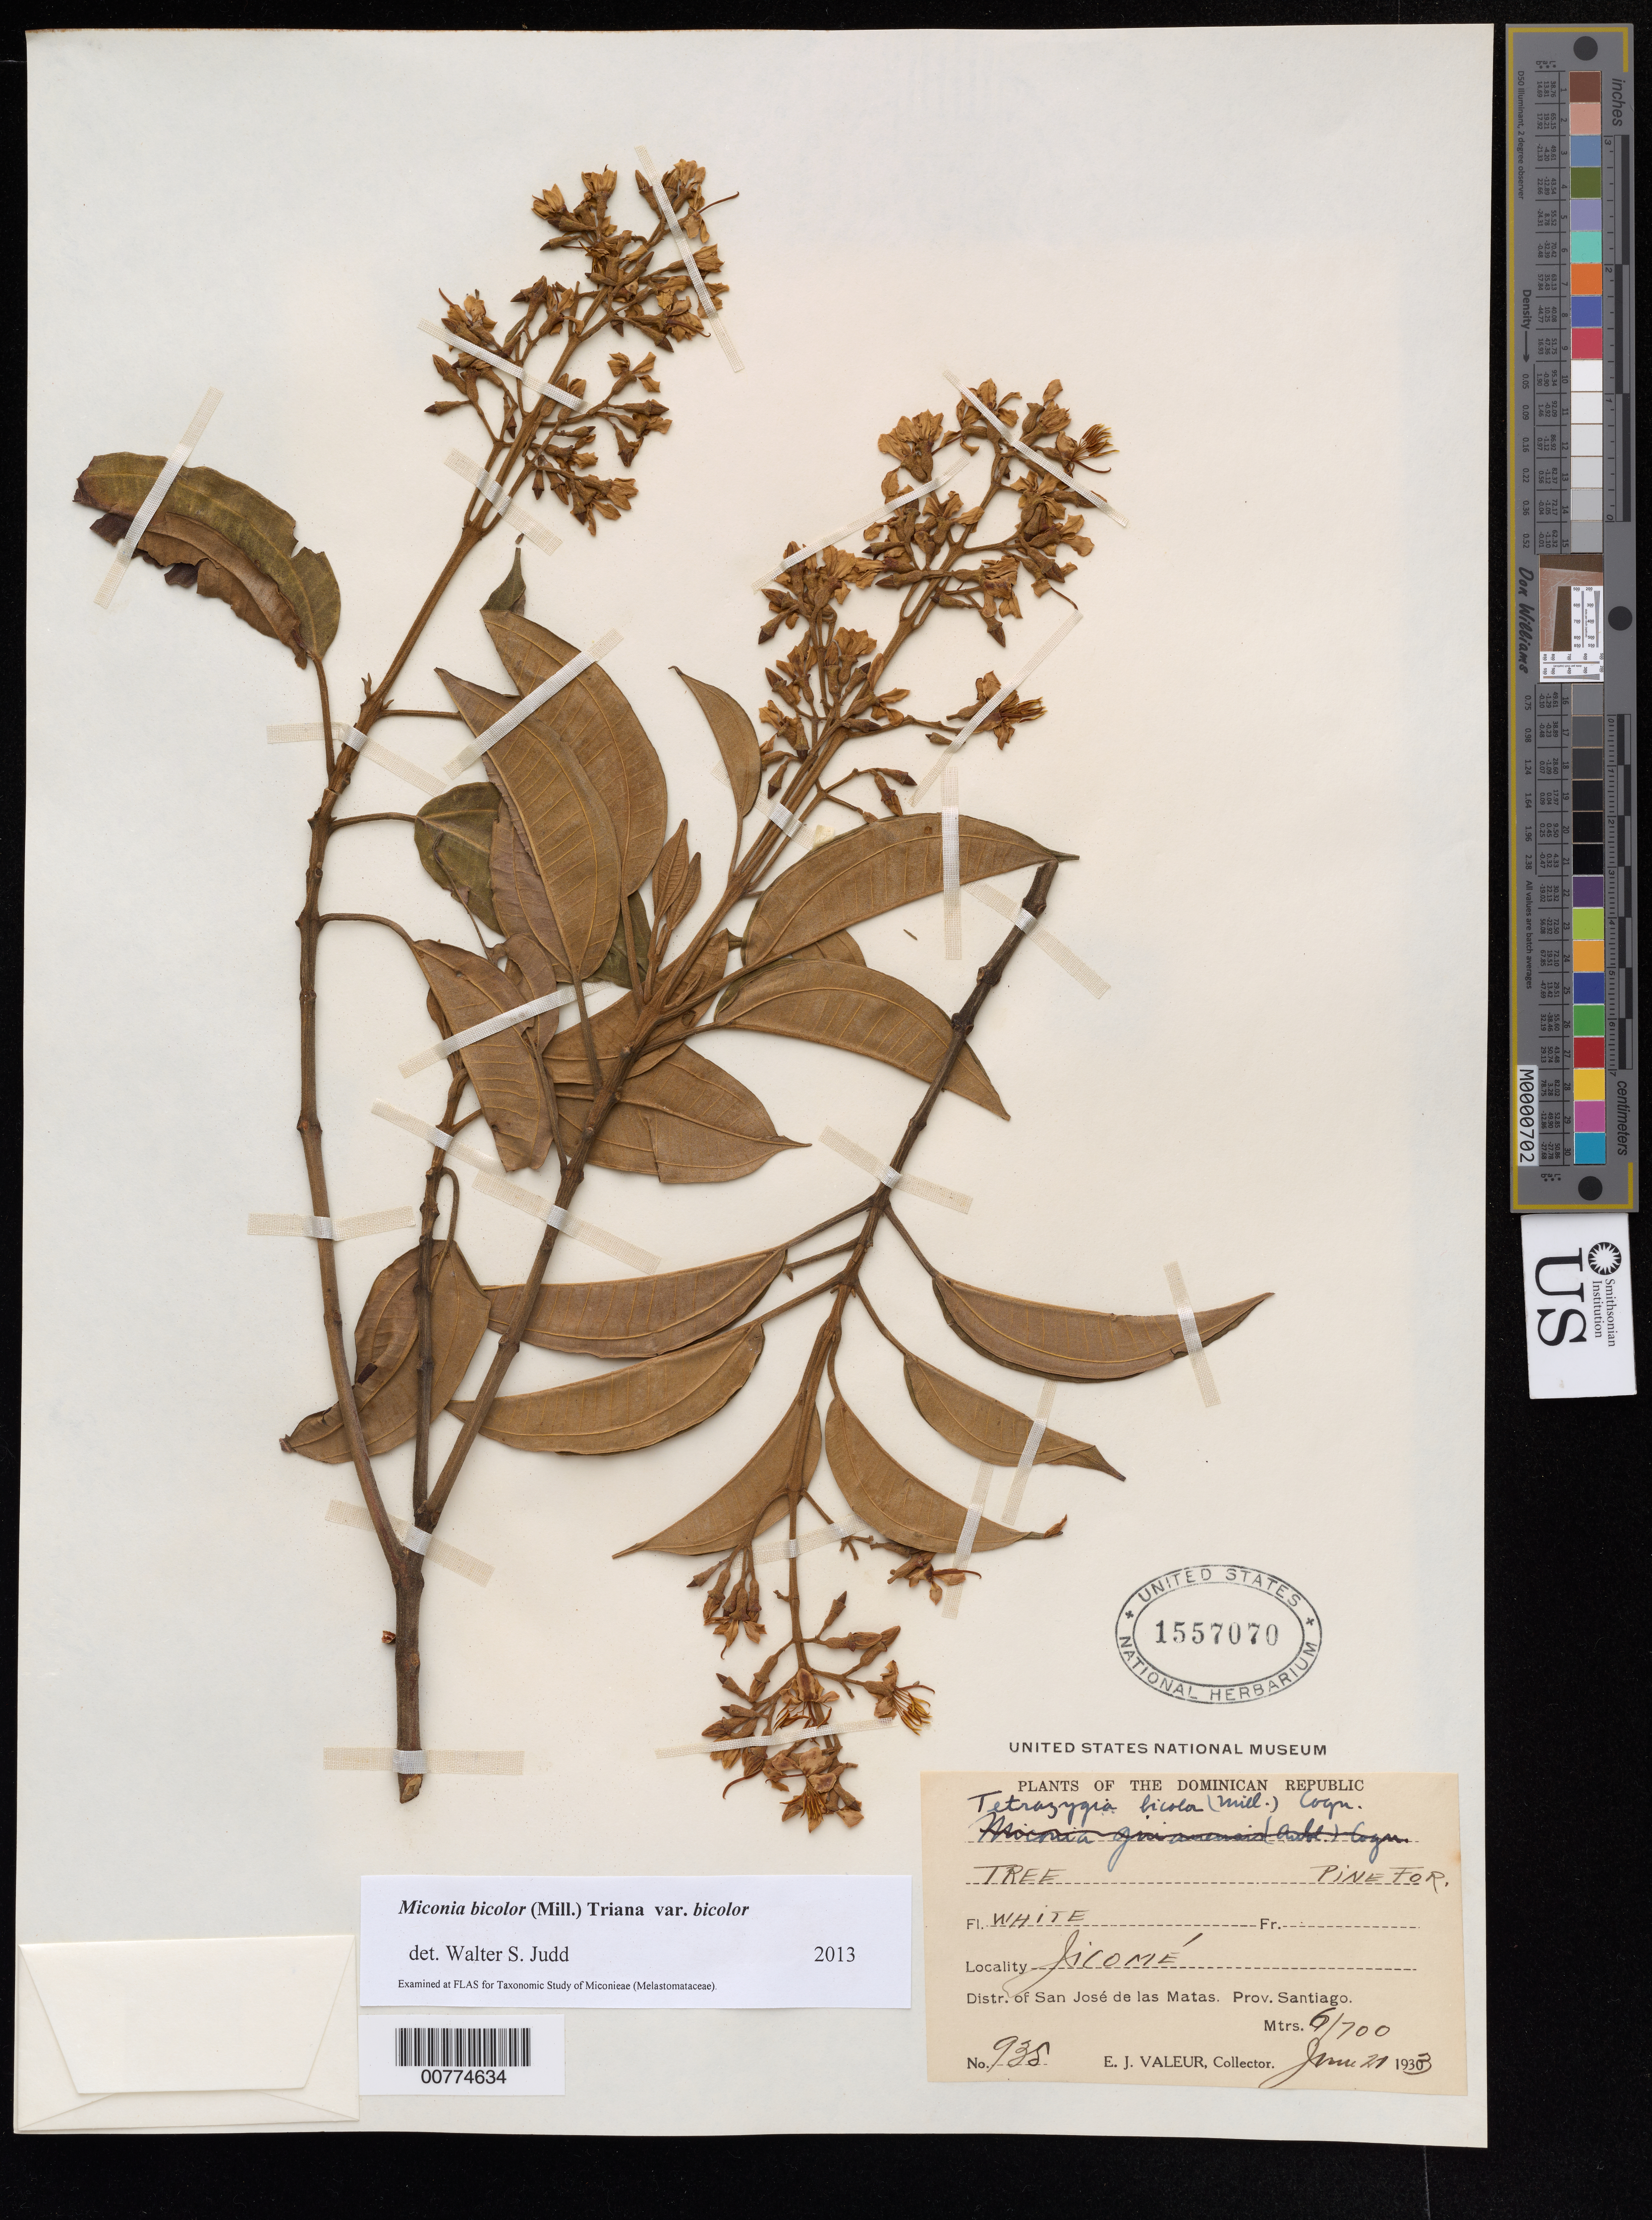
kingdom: Plantae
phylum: Tracheophyta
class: Magnoliopsida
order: Myrtales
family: Melastomataceae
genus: Miconia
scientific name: Miconia bicolor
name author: (Mill.) Triana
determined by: Judd, Walter S.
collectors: E. Valeur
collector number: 935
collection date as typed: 21 Jun 1933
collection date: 1933-06-21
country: Dominican Republic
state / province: Santiago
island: Hispaniola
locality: San José de las Matas, Jicomé.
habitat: Pine forest.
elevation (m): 600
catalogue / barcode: US 1557070